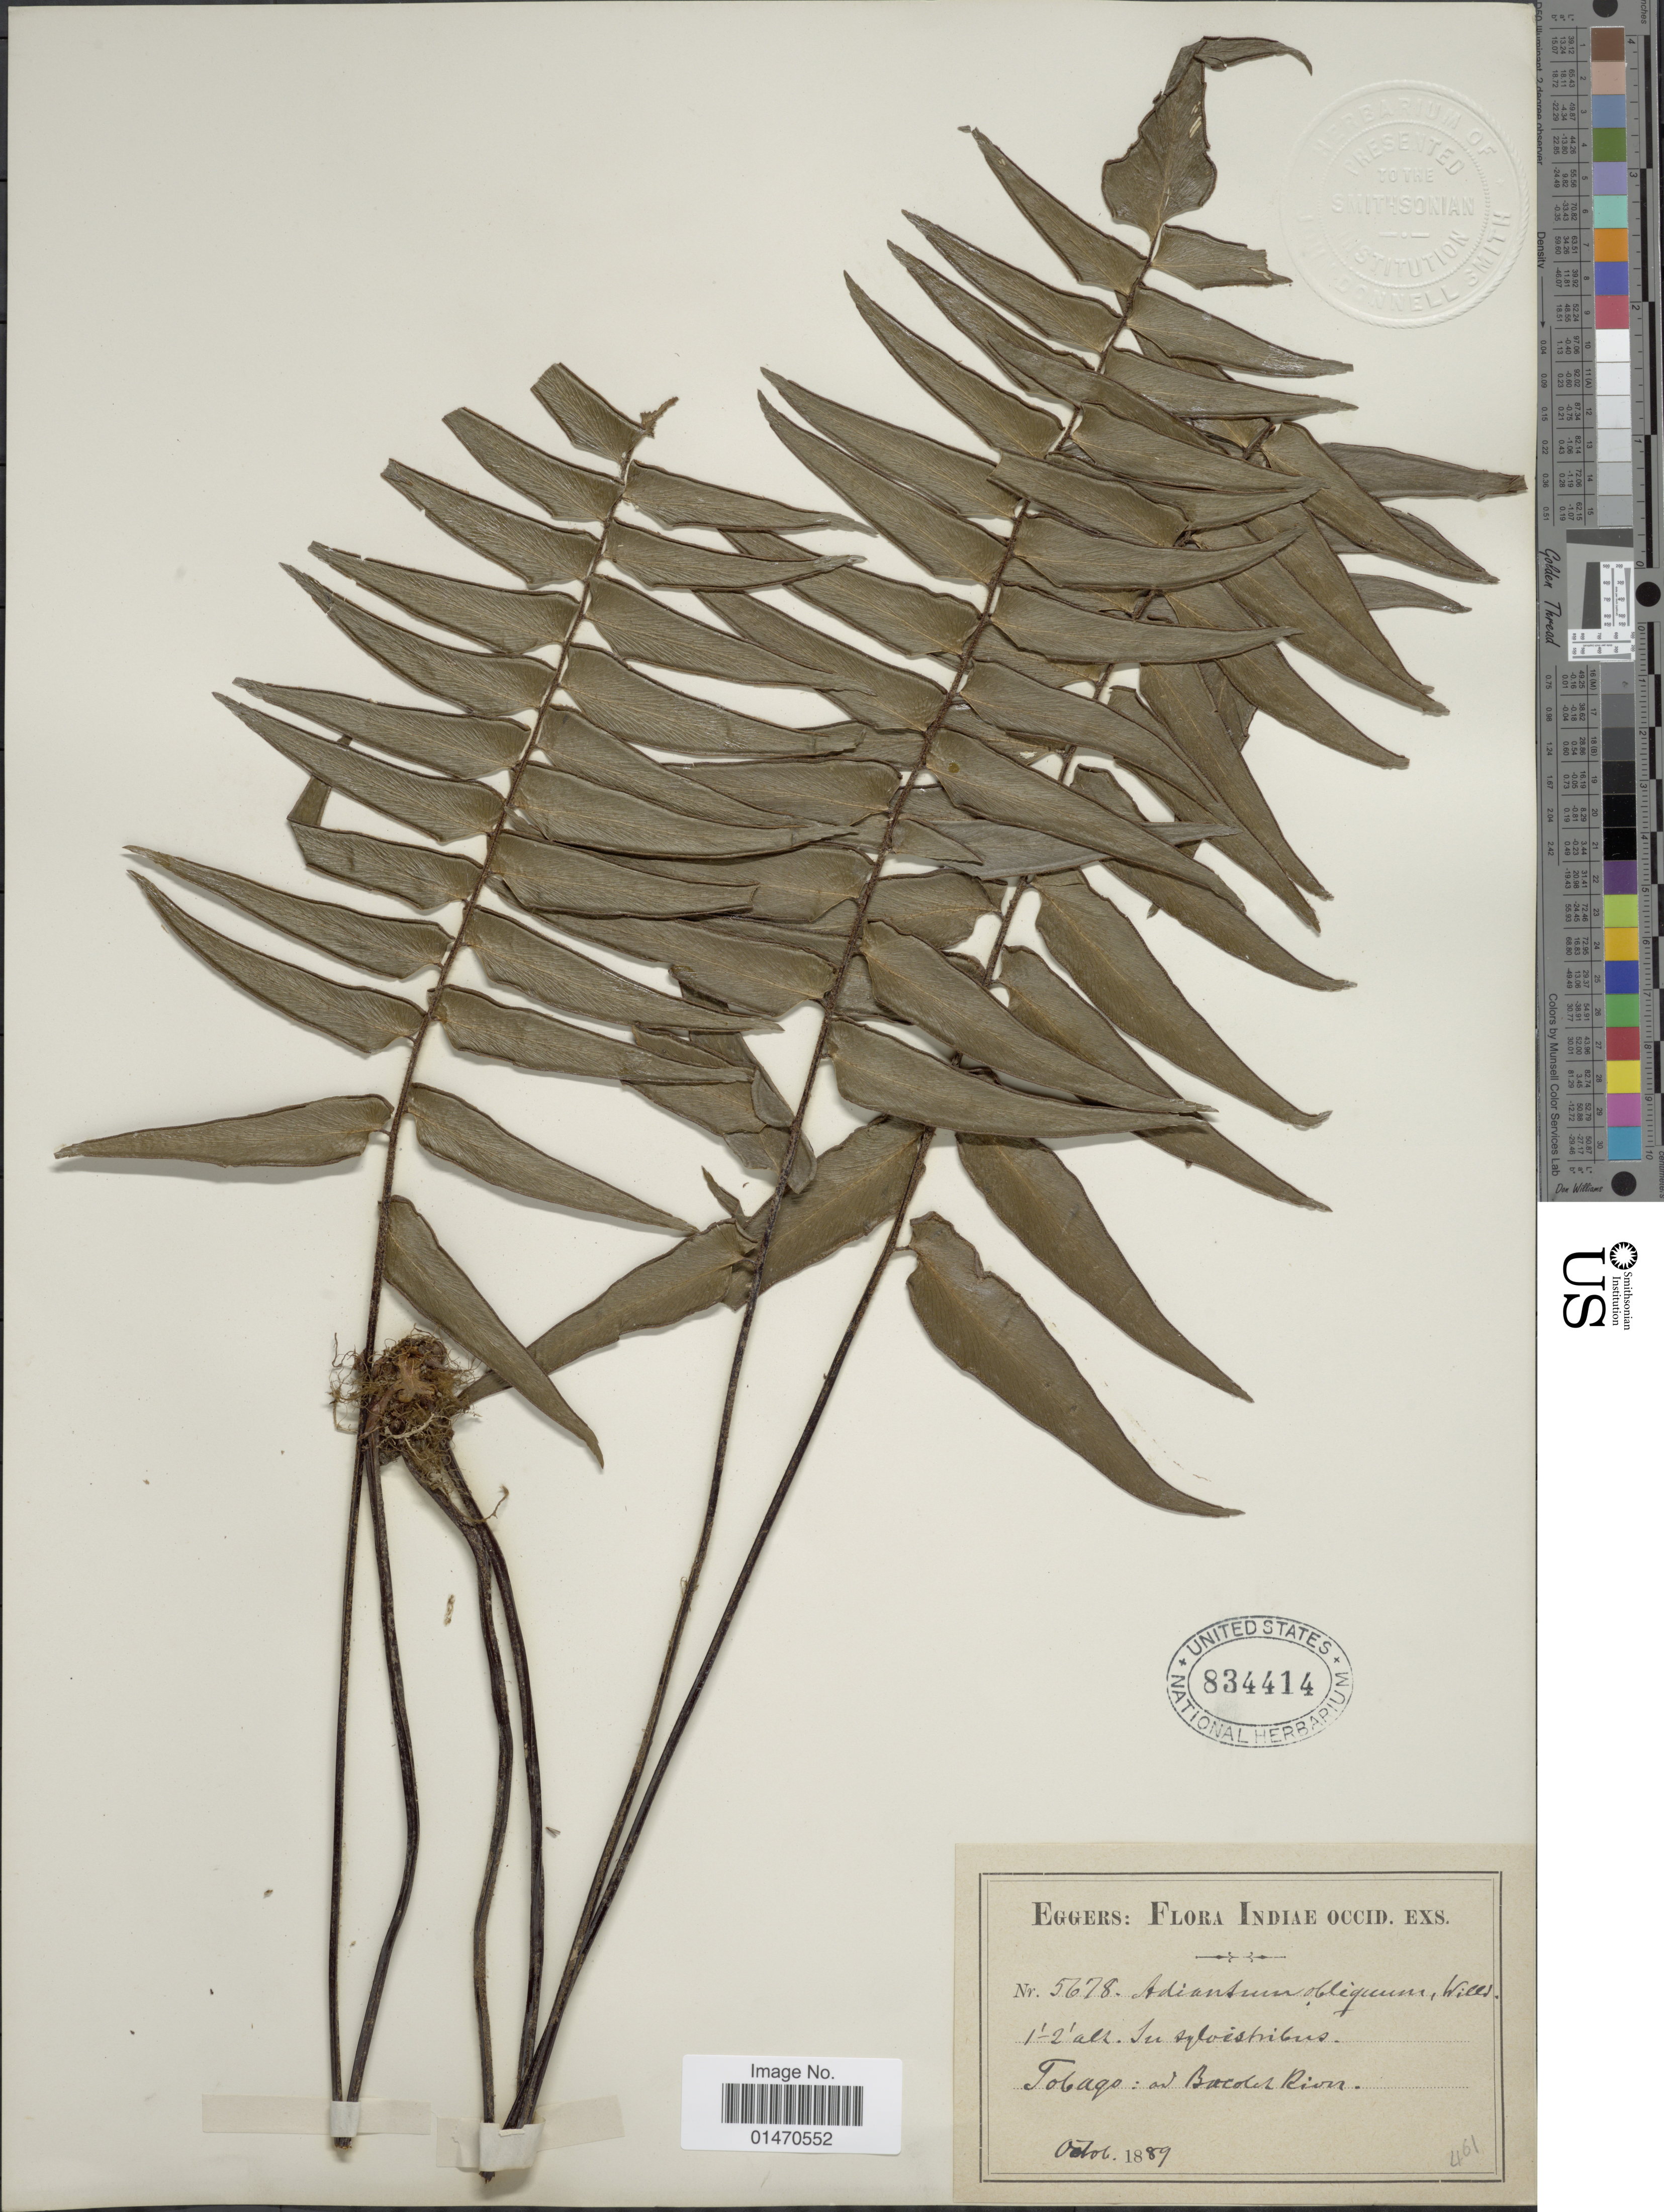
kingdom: Plantae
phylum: Tracheophyta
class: Polypodiopsida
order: Polypodiales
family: Pteridaceae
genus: Adiantum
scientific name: Adiantum lucidum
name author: (Cav.) Sw.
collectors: -. Eggers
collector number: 5678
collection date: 1889-10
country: Trinidad and Tobago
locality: Tobago: ad Bacolet River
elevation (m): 0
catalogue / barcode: US 834414